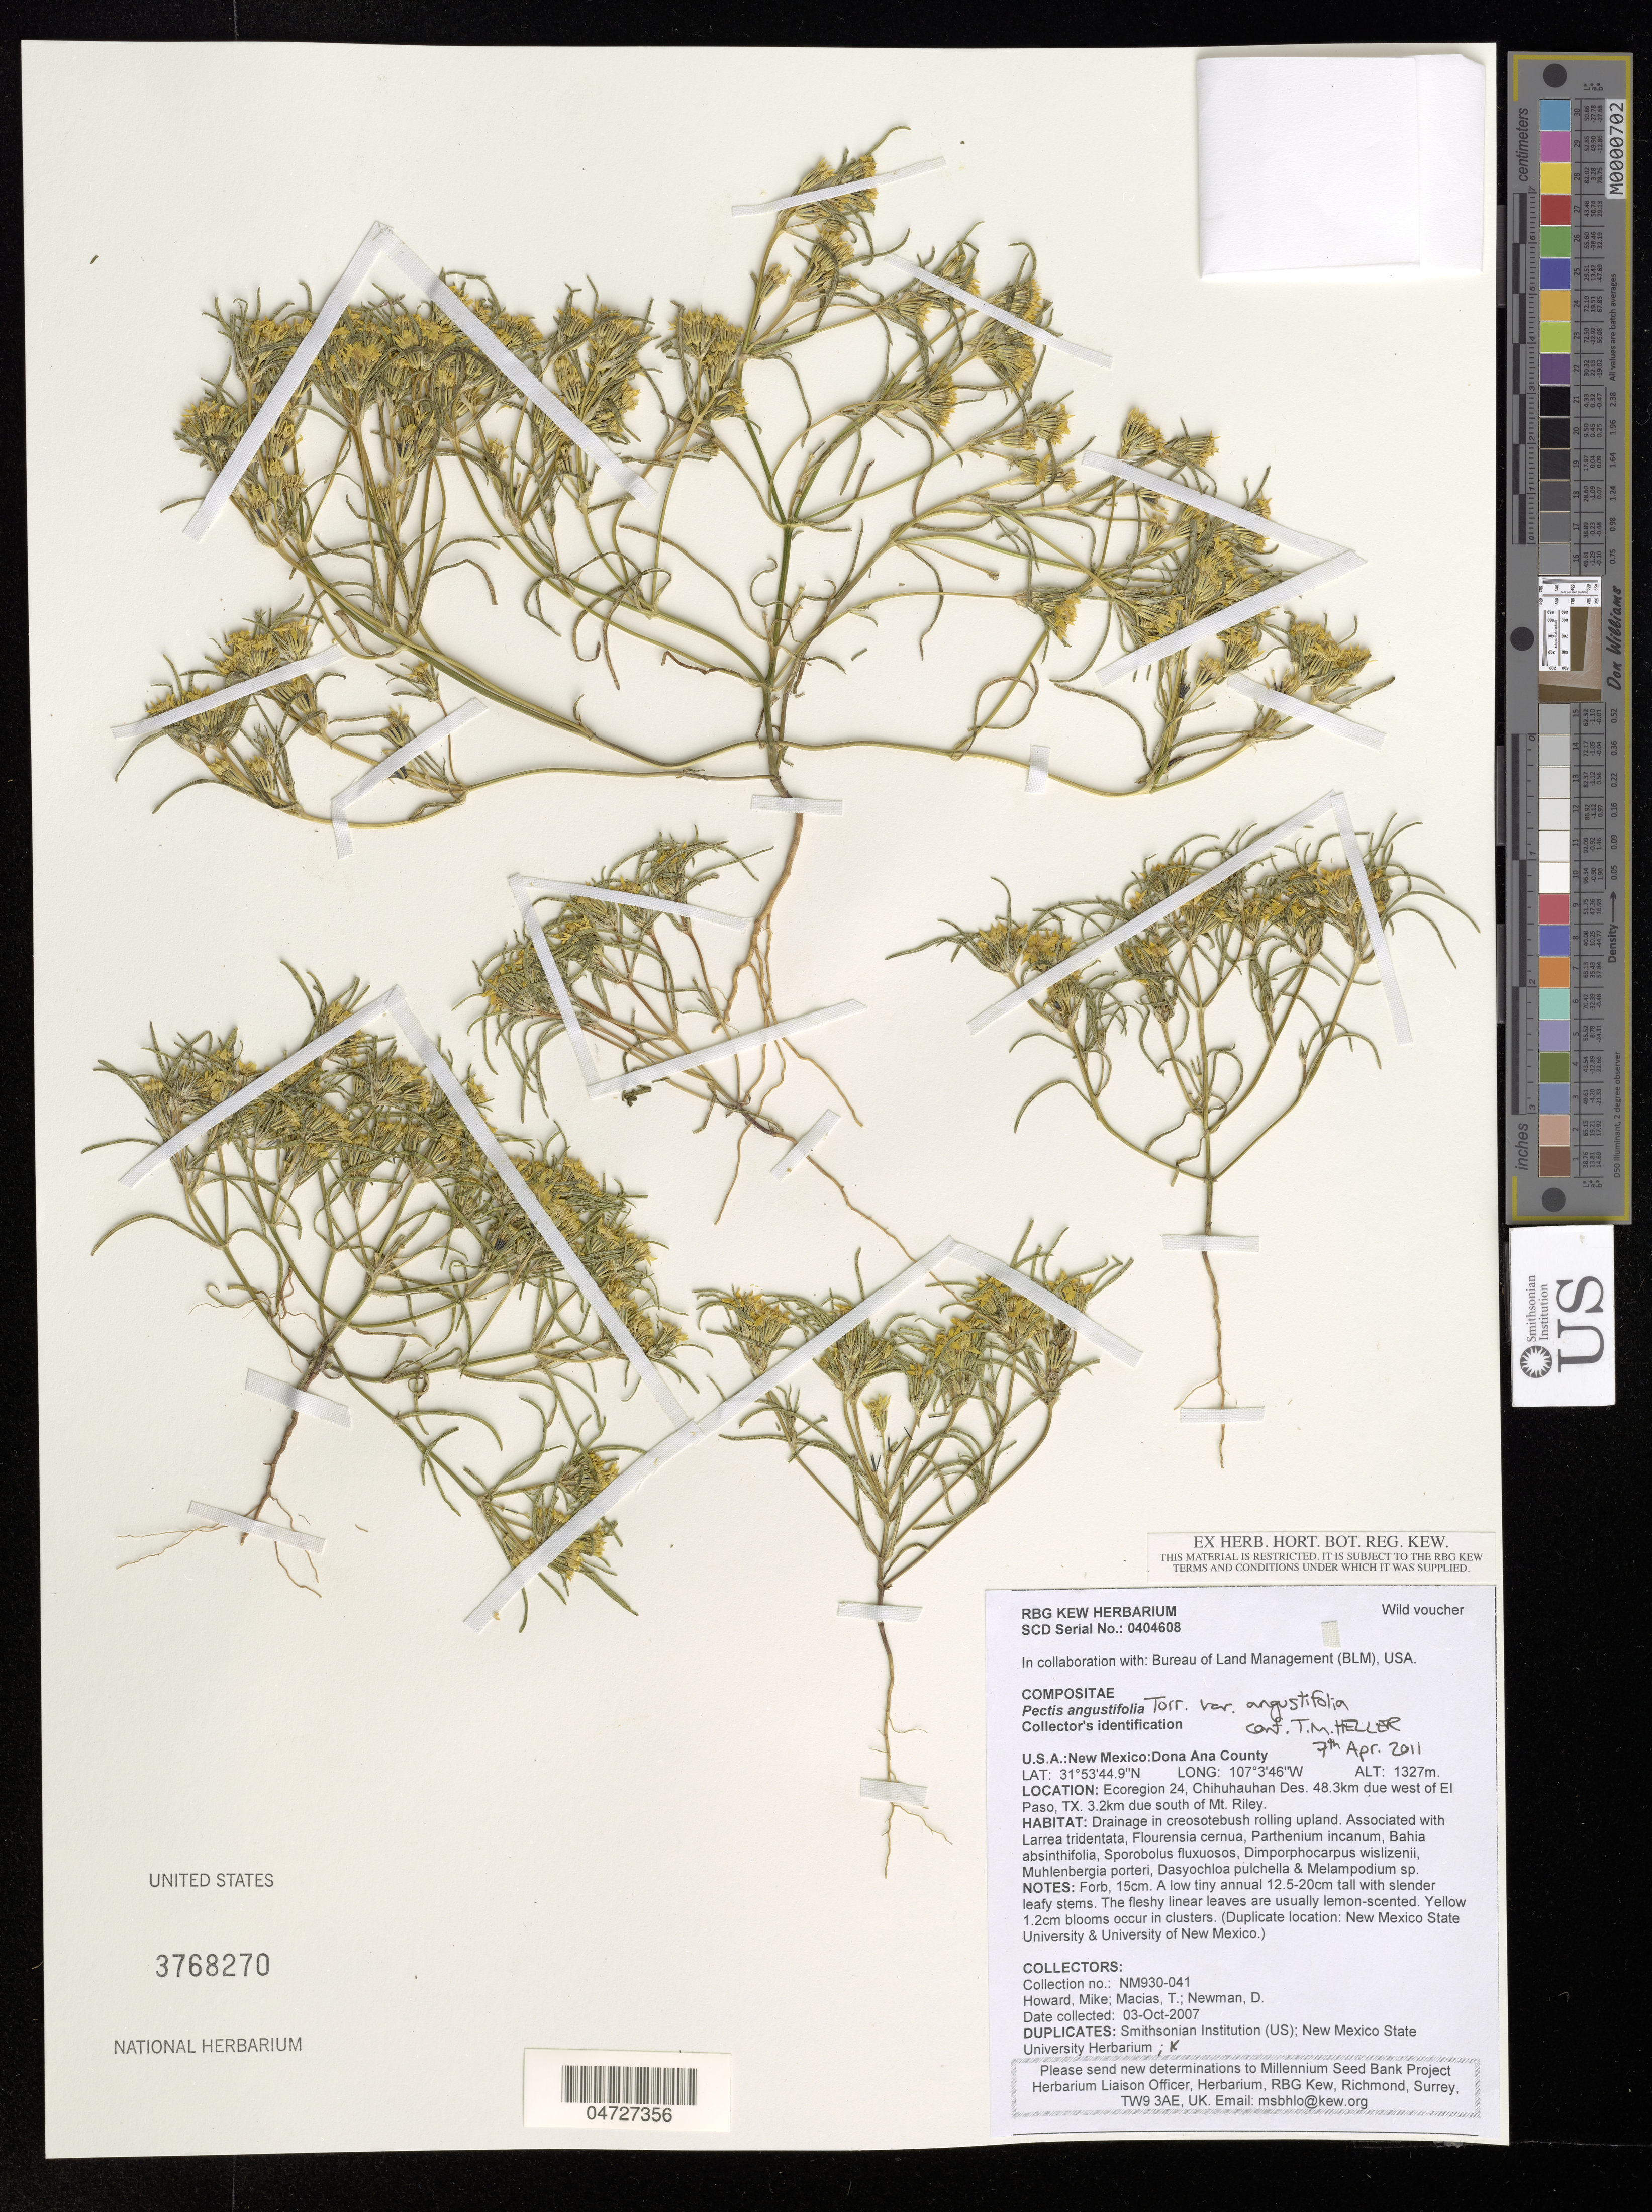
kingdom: Plantae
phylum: Tracheophyta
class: Magnoliopsida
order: Asterales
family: Asteraceae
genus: Pectis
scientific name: Pectis angustifolia var. angustifolia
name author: Torr.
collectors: M. Howard, T. Macias & D. Newman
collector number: NM930-041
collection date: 2007-10-03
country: United States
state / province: New Mexico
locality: Dona Ana County. Ecoregion 24, Chihuhauhan Des. 48.3km due west of El Paso, TX. 3.2km due south of Mt. Riley.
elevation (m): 1327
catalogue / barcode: US 3768270